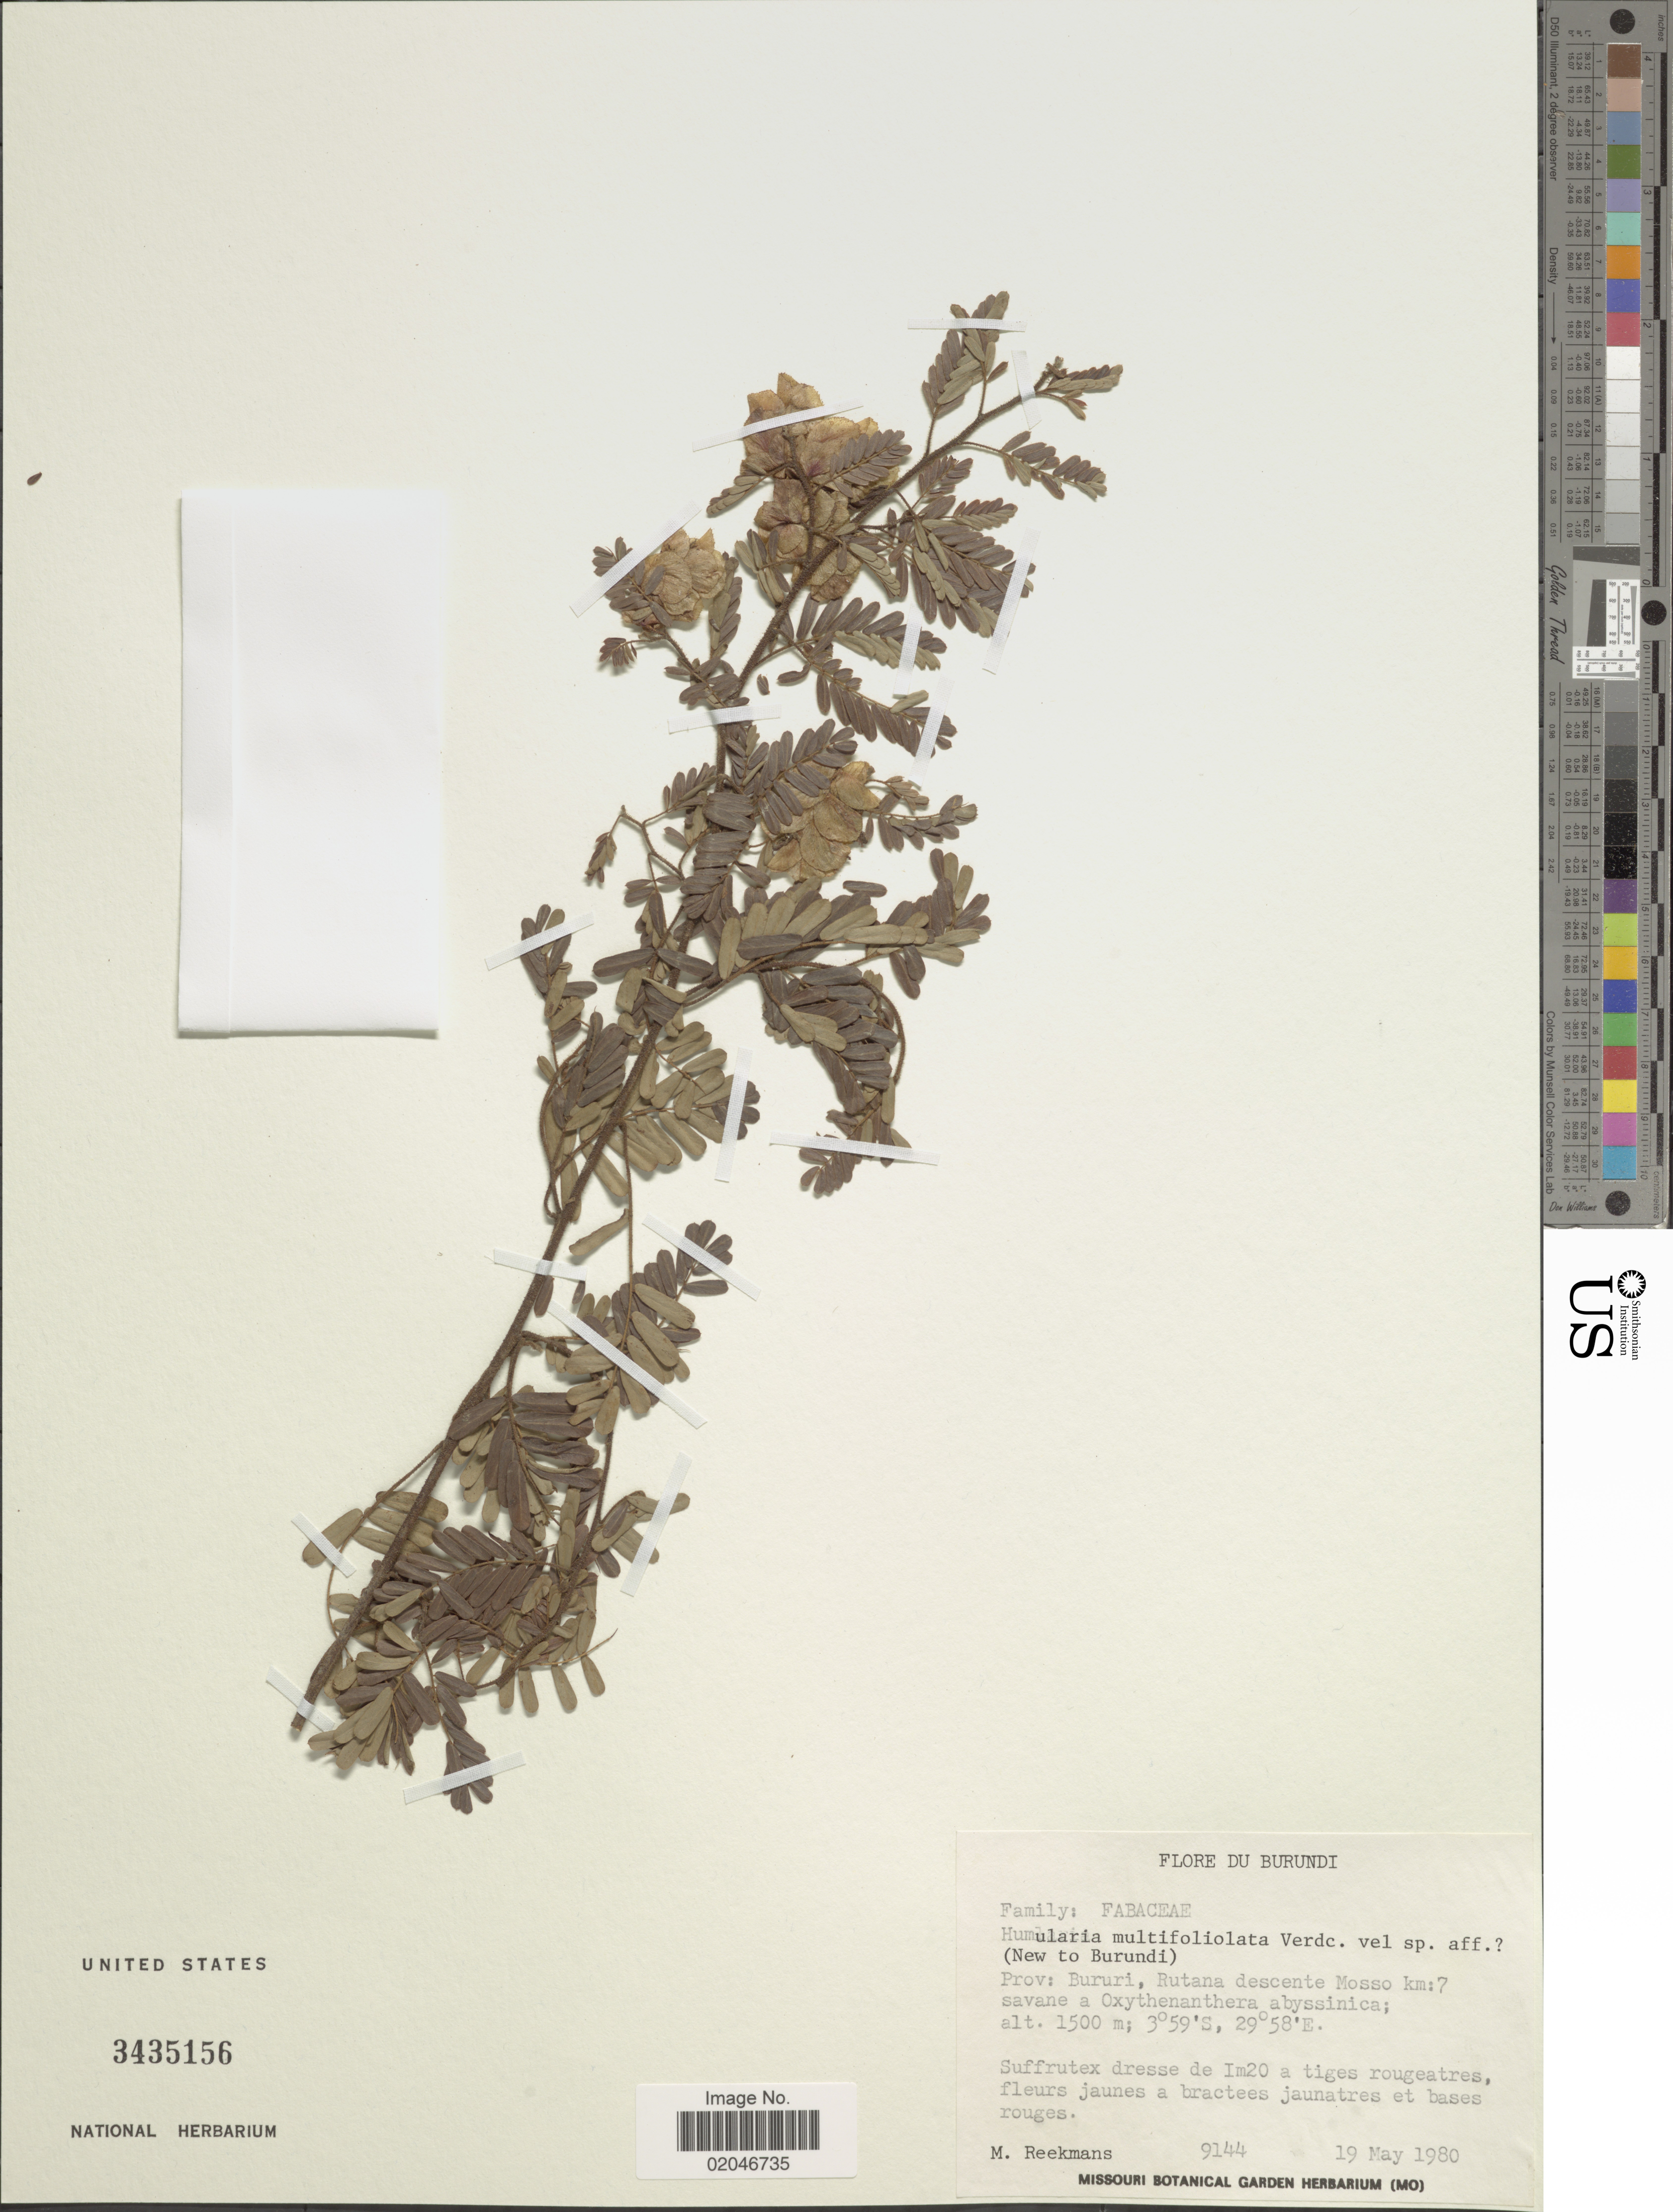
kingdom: Plantae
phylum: Tracheophyta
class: Magnoliopsida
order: Fabales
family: Fabaceae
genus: Humularia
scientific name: Humularia multifoliolata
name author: Verdc.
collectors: M. Reekmans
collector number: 9144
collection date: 1980-05-19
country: Burundi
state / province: Bururi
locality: Rutana descente Mosso km:7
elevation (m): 1500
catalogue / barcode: US 3435156